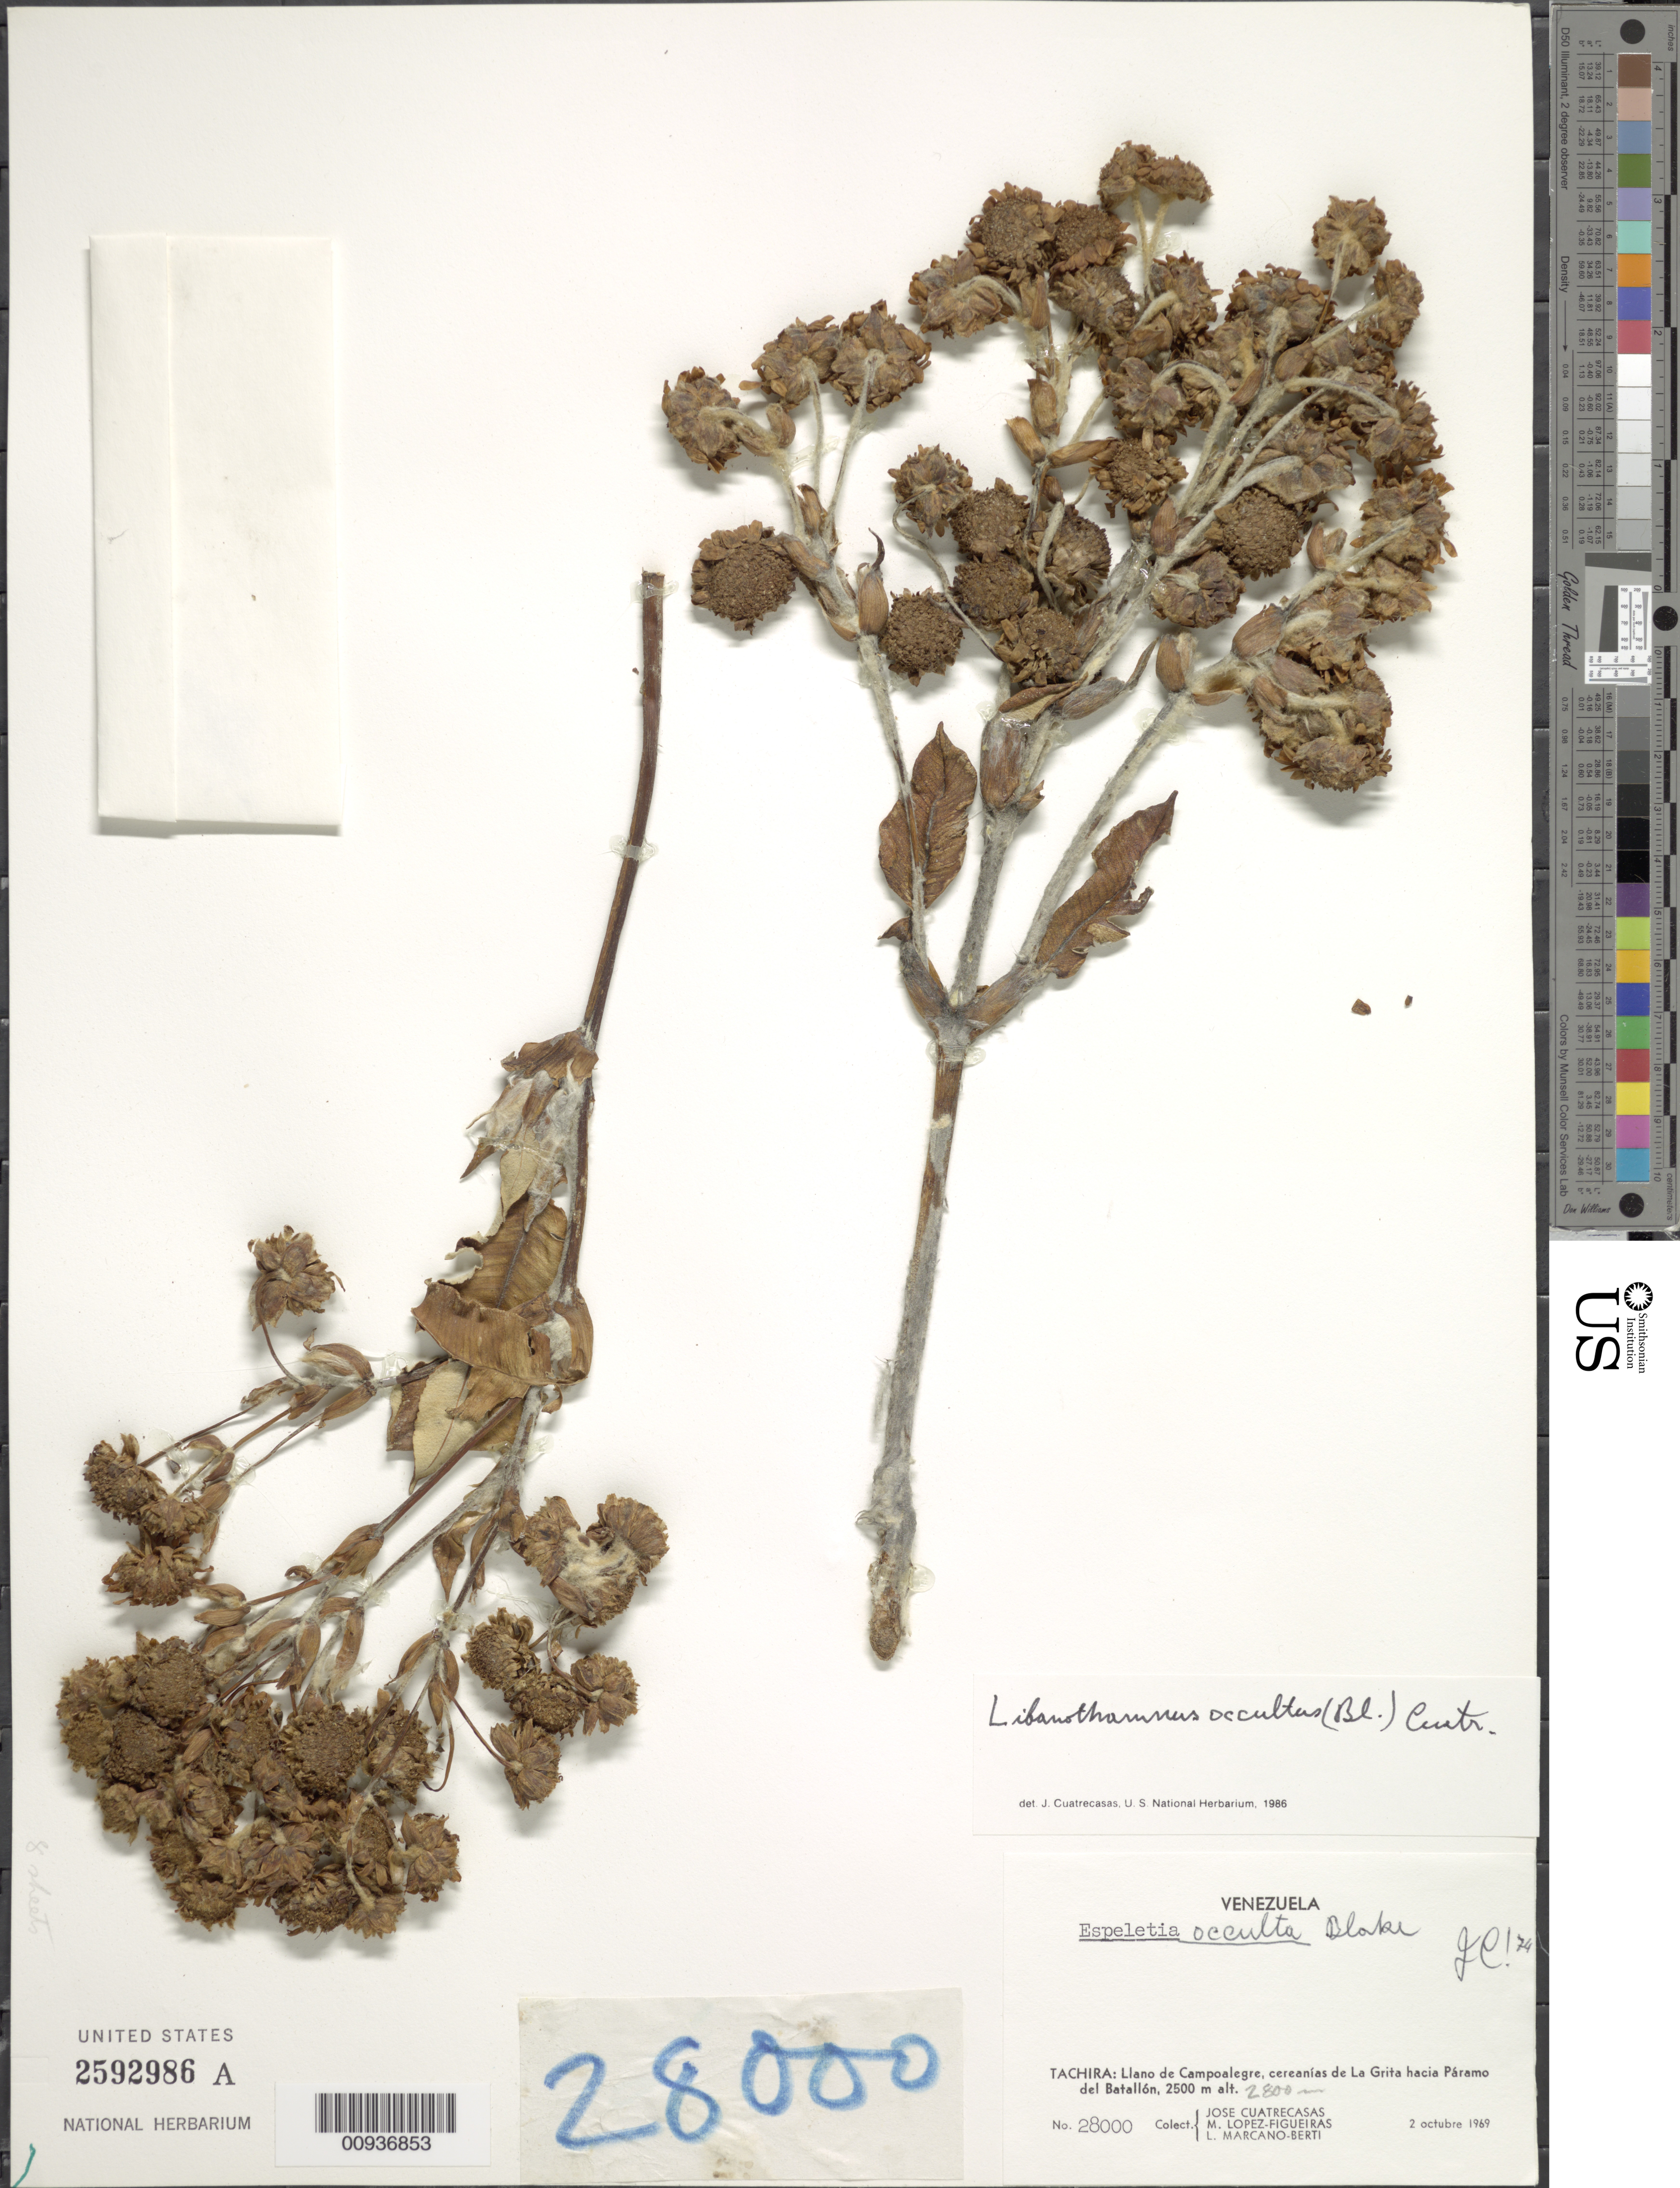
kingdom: Plantae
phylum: Tracheophyta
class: Magnoliopsida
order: Asterales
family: Asteraceae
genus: Libanothamnus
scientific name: Libanothamnus occultus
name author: (S.F. Blake) Cuatrec.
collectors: J. Cuatrecasas, M. López Figueiras & L. Marcano-Berti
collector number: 28000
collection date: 1969-10-02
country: Venezuela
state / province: Tachira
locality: Llano de Campoalegre, cercanias de La Grita hacia Paramo del Batallon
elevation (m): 2500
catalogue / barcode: US 2592986A